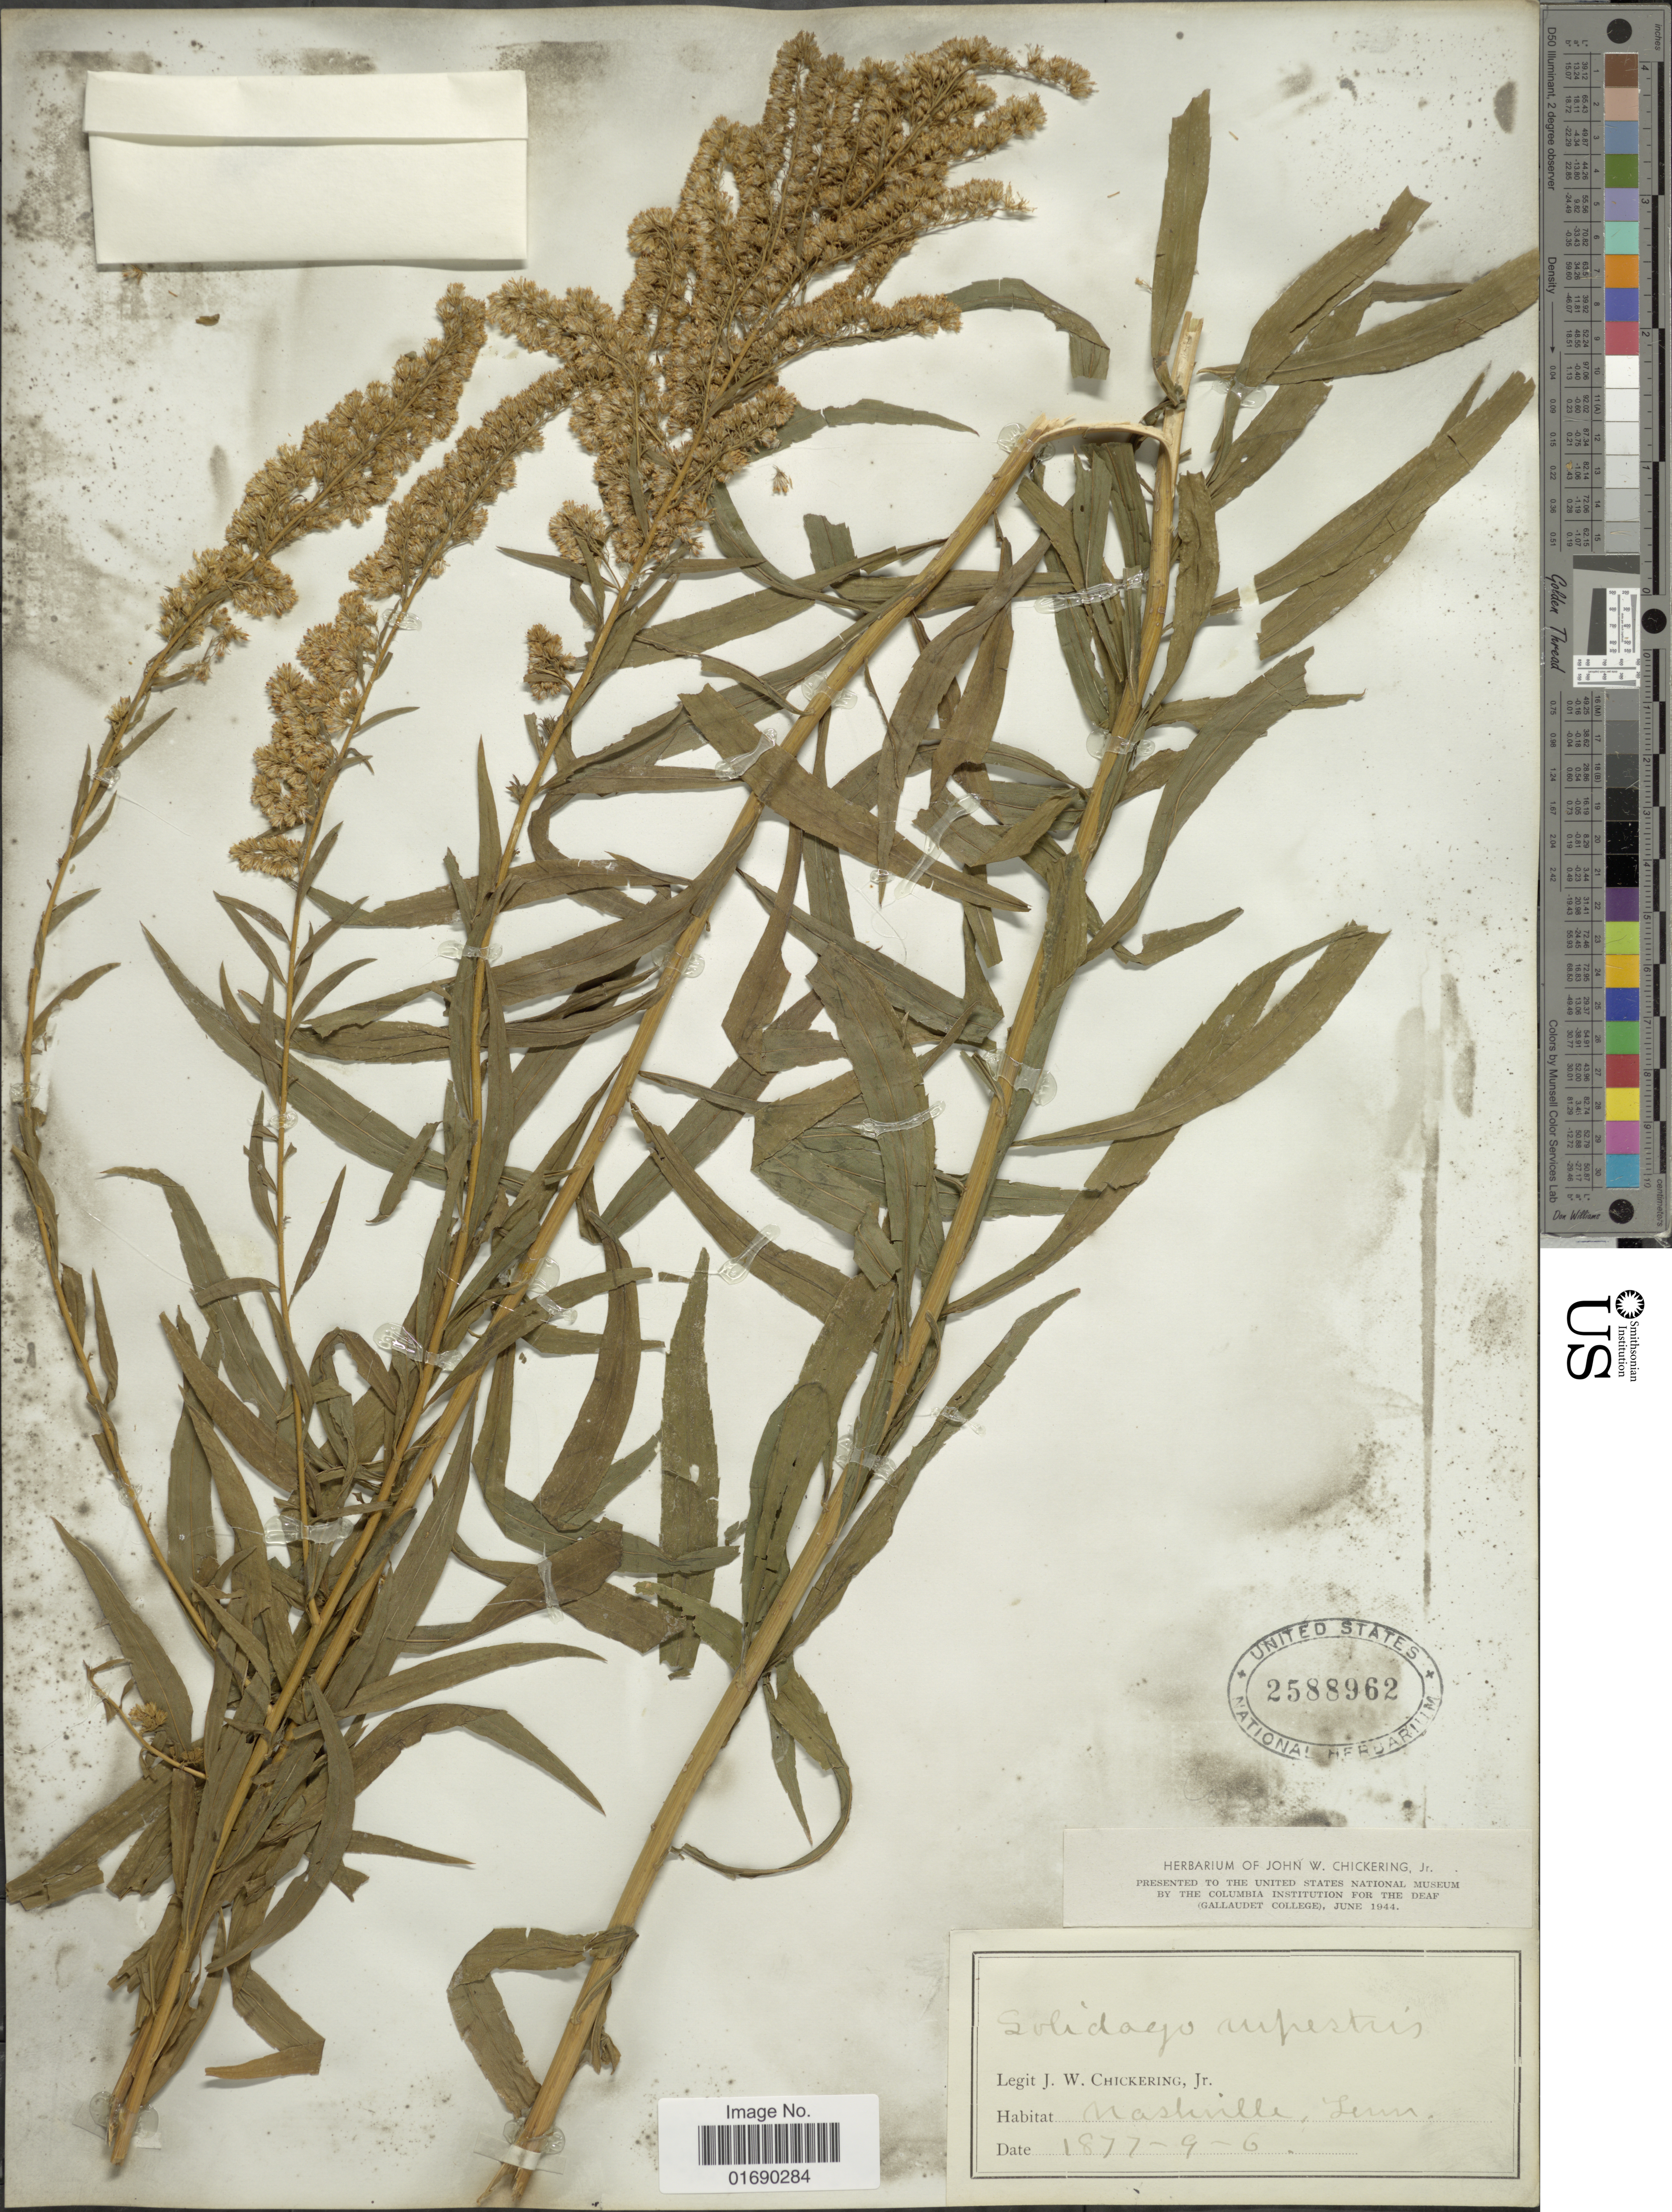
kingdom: Plantae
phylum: Tracheophyta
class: Magnoliopsida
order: Asterales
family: Asteraceae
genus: Solidago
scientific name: Solidago rupestris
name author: Raf.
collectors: J. W. Chickering Jr.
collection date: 1877-09-06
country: United States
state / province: Tennessee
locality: Nashville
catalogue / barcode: US 2588962